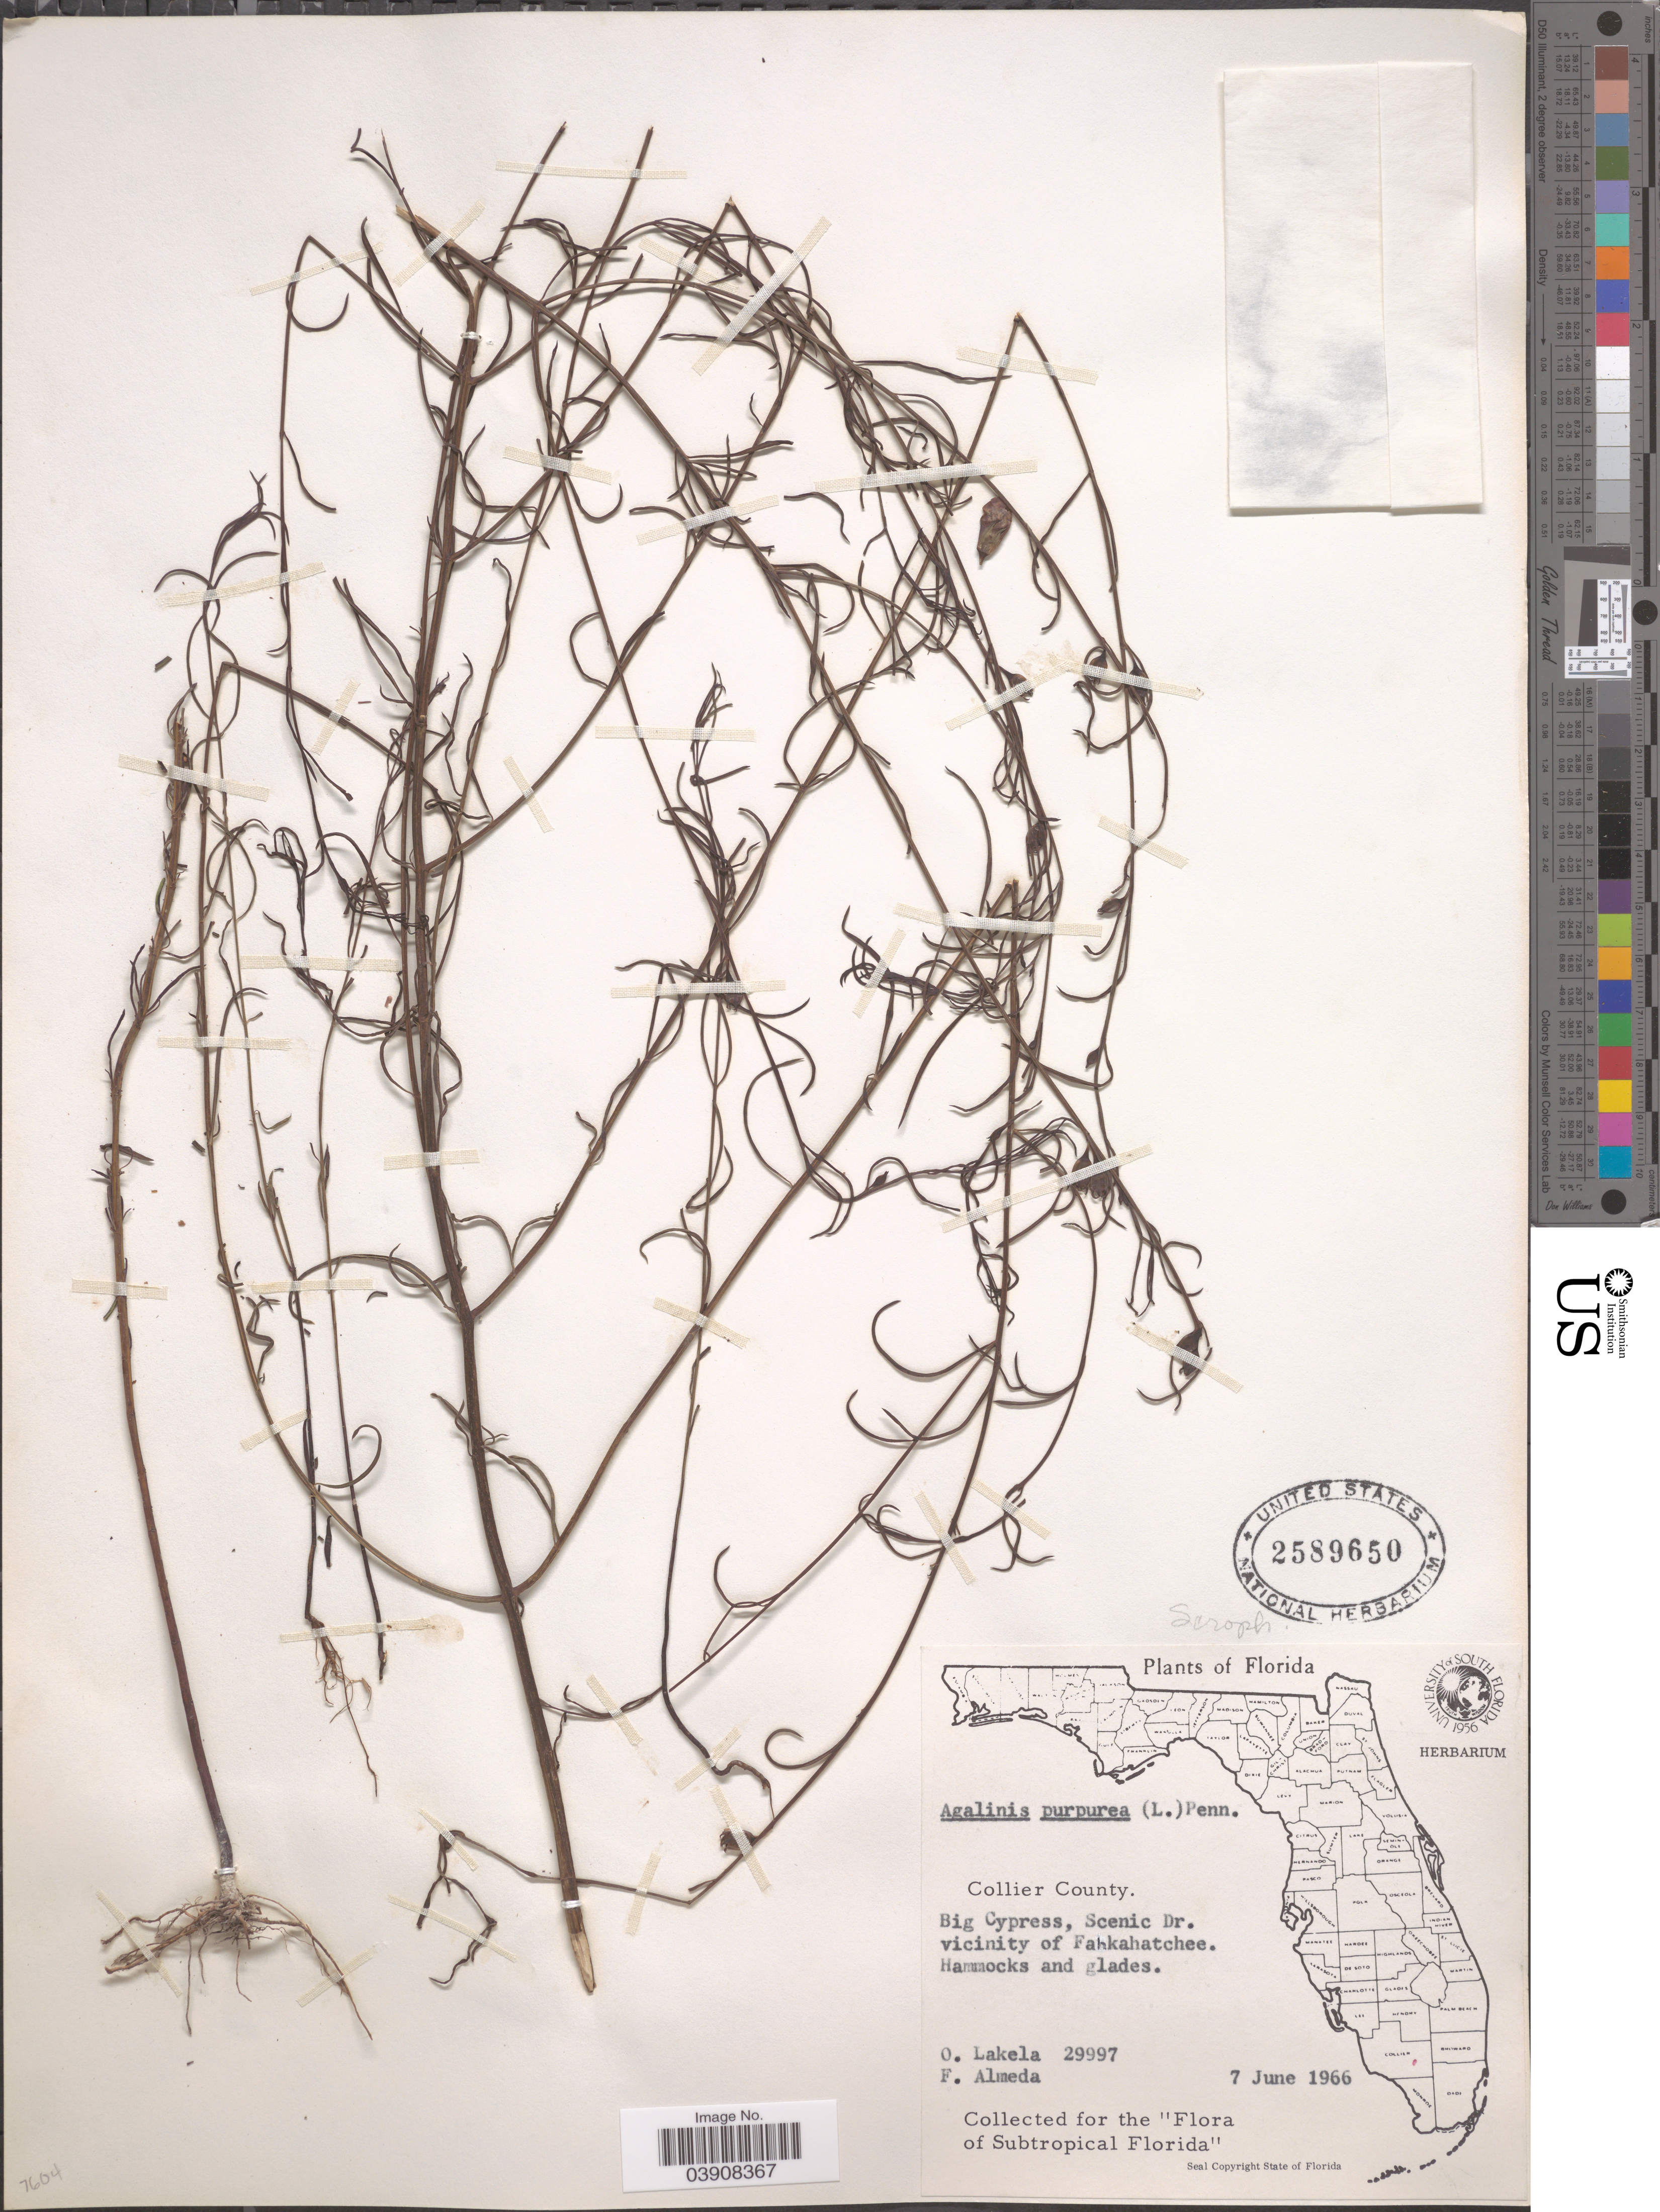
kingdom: Plantae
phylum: Tracheophyta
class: Magnoliopsida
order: Lamiales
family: Orobanchaceae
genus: Agalinis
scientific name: Agalinis purpurea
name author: (L.) Pennell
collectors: O. Lakela & F. Almeda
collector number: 29997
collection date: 1966-06-07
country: United States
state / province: Florida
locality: Collier County. Big Cypress, Scenic Dr. vicinity of Fahkahatchee.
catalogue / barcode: US 2589650